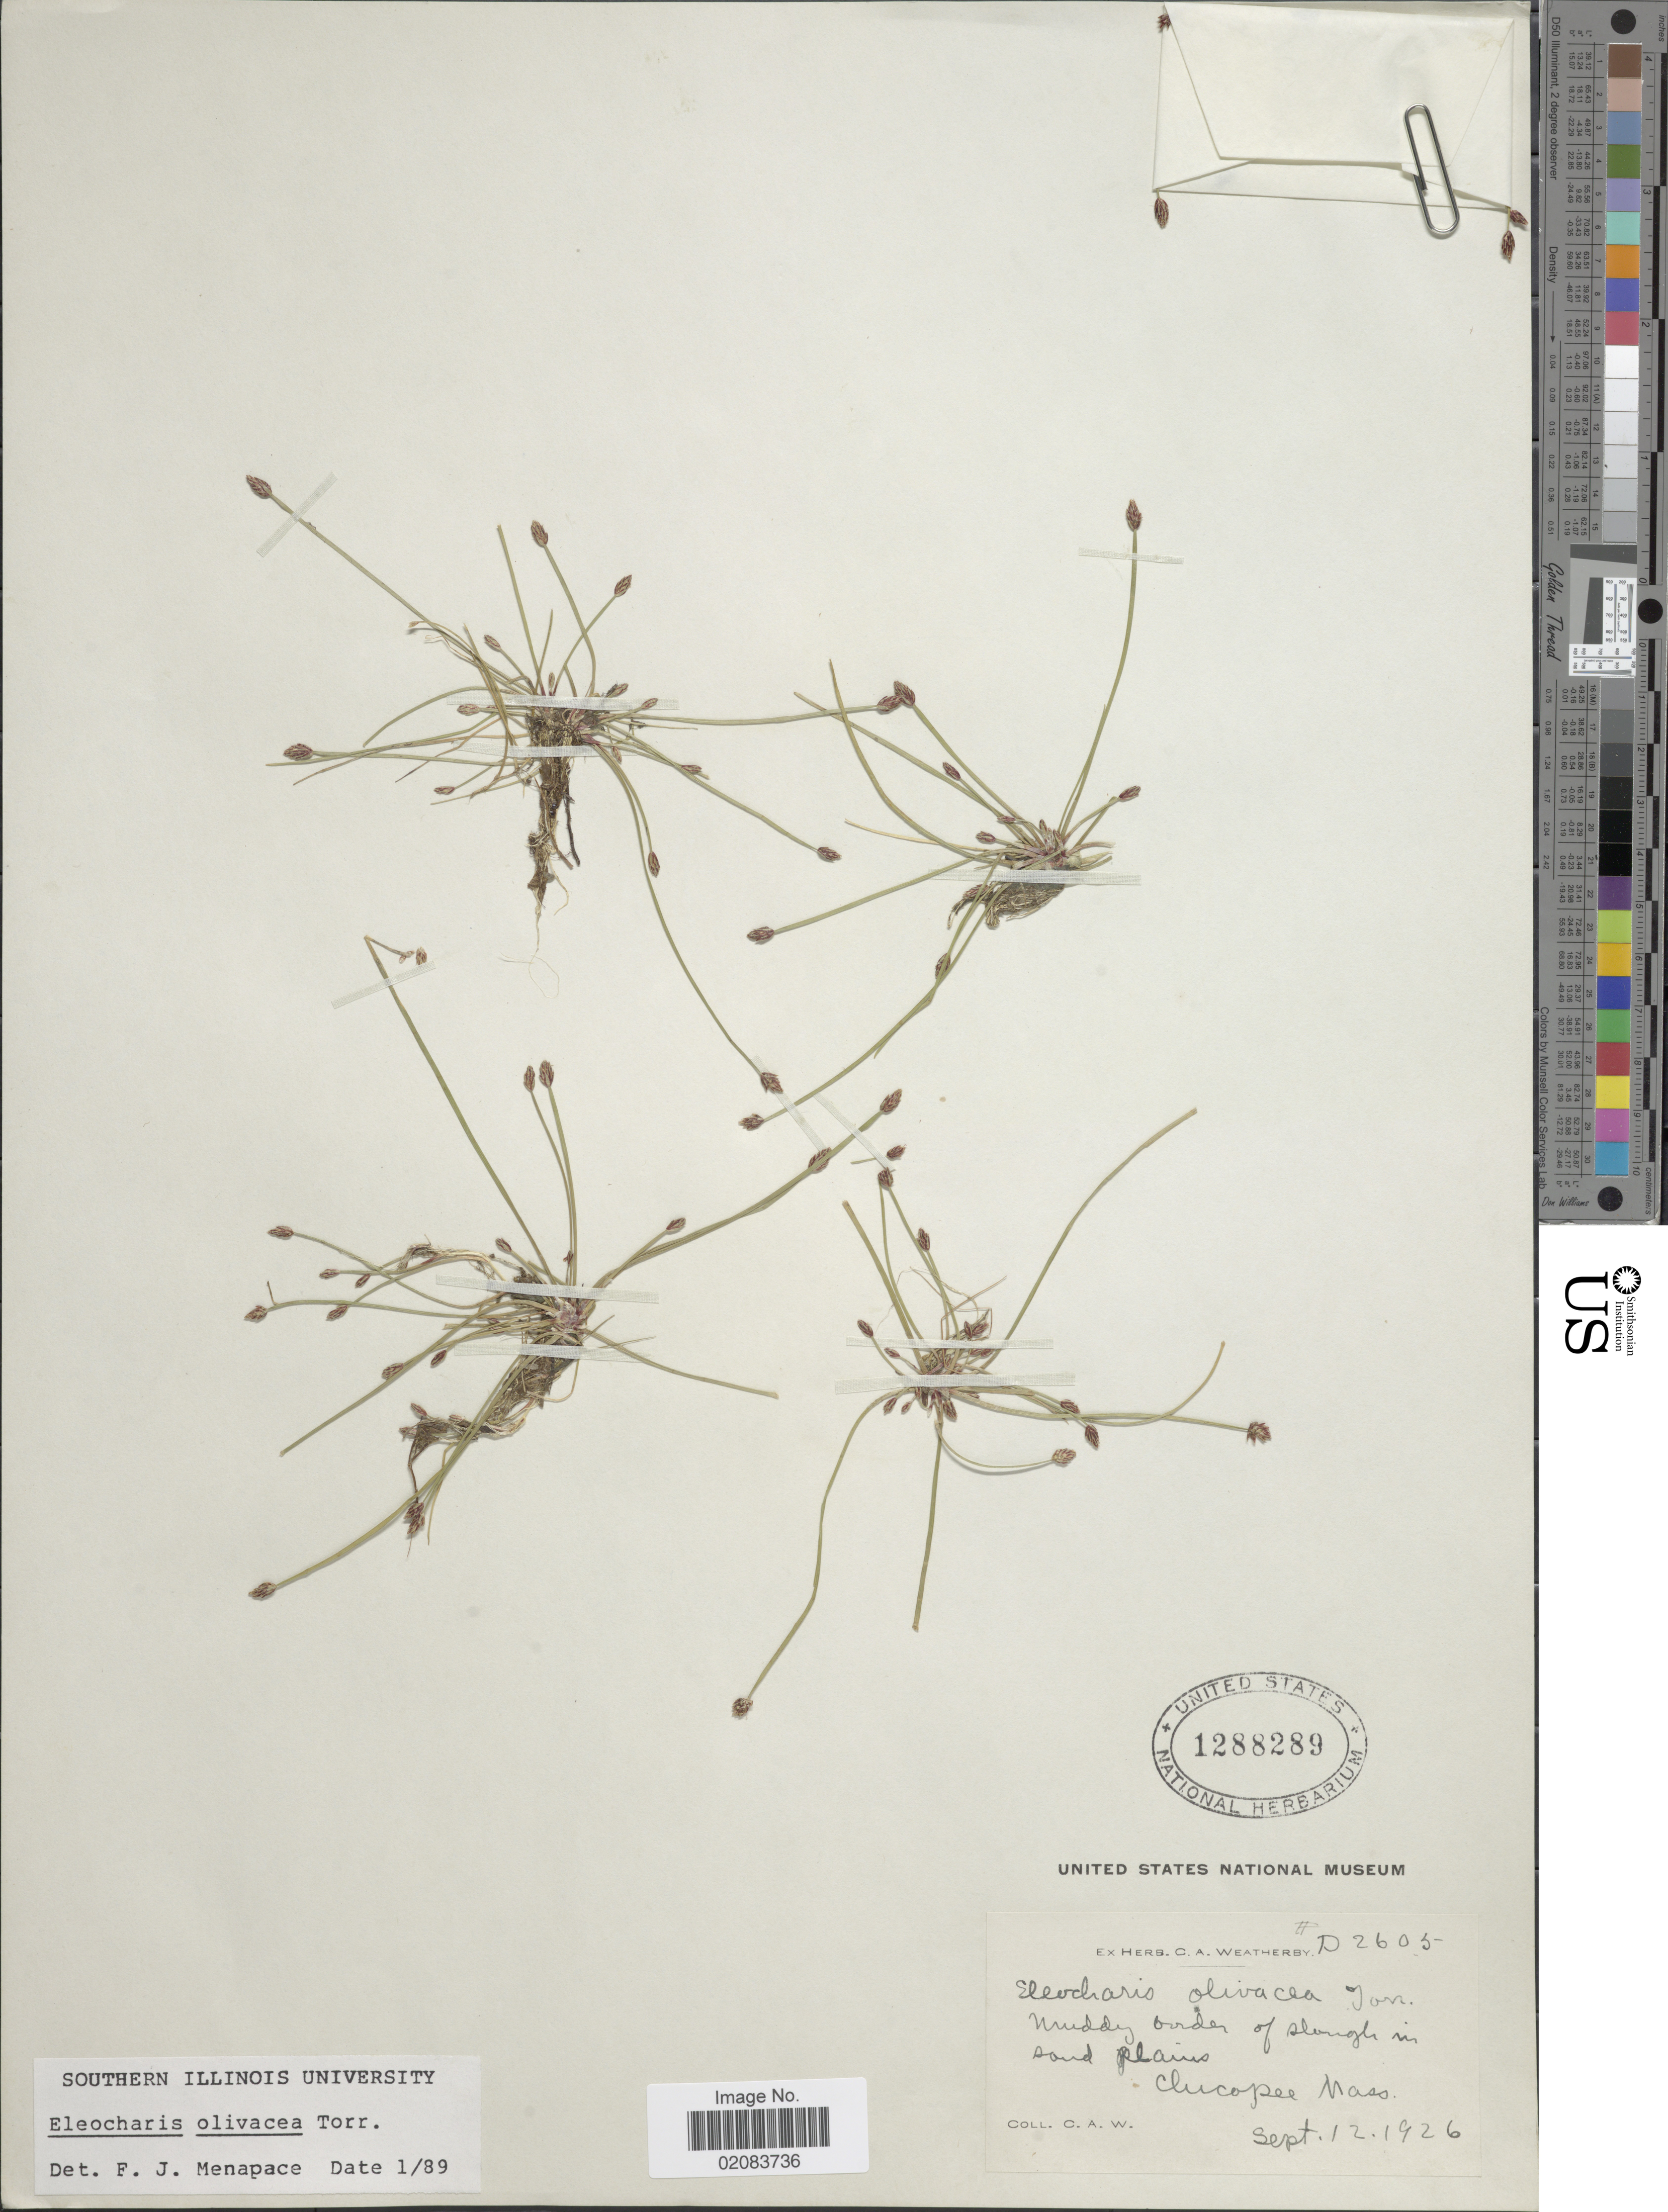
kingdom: Plantae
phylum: Tracheophyta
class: Liliopsida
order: Poales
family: Cyperaceae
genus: Eleocharis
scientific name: Eleocharis olivacea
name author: Torr.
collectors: C. A. Weatherby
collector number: D2605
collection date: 1926-09-12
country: United States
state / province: Massachusetts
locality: Muddy order of slough in sand plains. Chicopee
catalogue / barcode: US 1288289